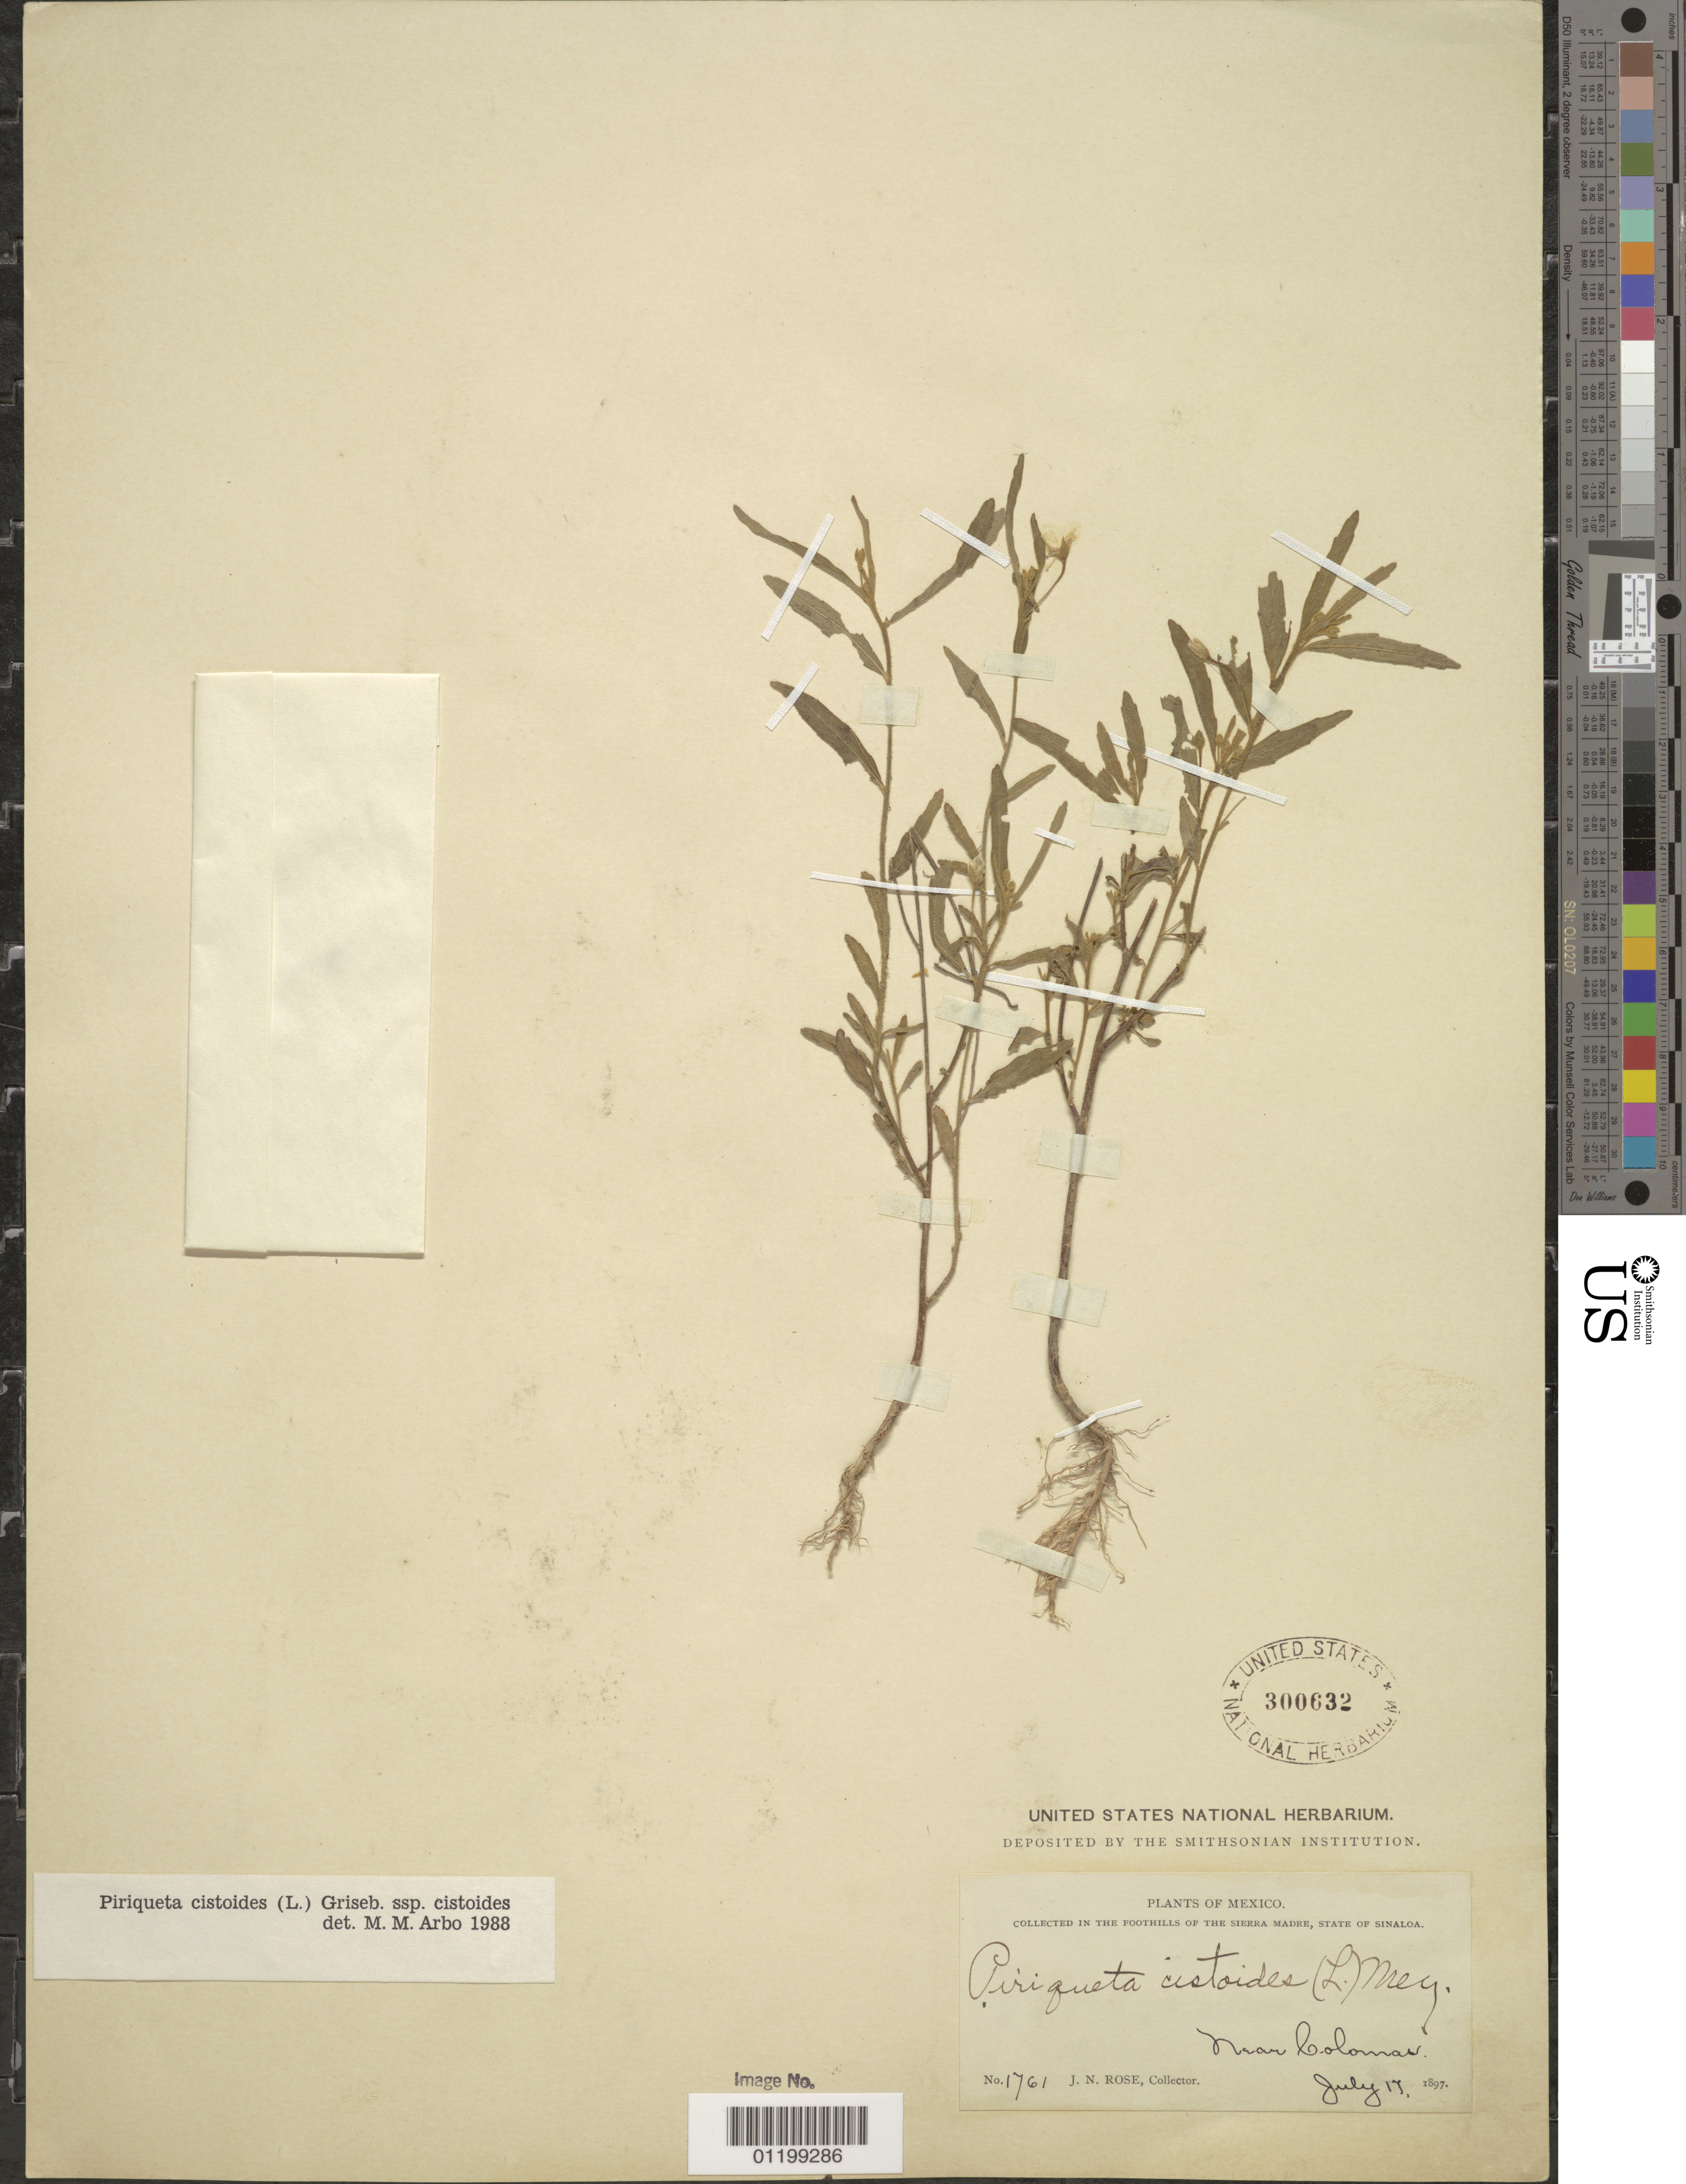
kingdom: Plantae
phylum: Tracheophyta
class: Magnoliopsida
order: Malpighiales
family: Turneraceae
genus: Piriqueta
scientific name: Piriqueta cistoides subsp. cistoides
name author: (L.) Griseb.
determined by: Arbo, M. M.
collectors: J. N. Rose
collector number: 1761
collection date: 1897-07-17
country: Mexico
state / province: Sinaloa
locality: in the foothills of the Sierra Madre, near Colomas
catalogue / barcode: US 300632